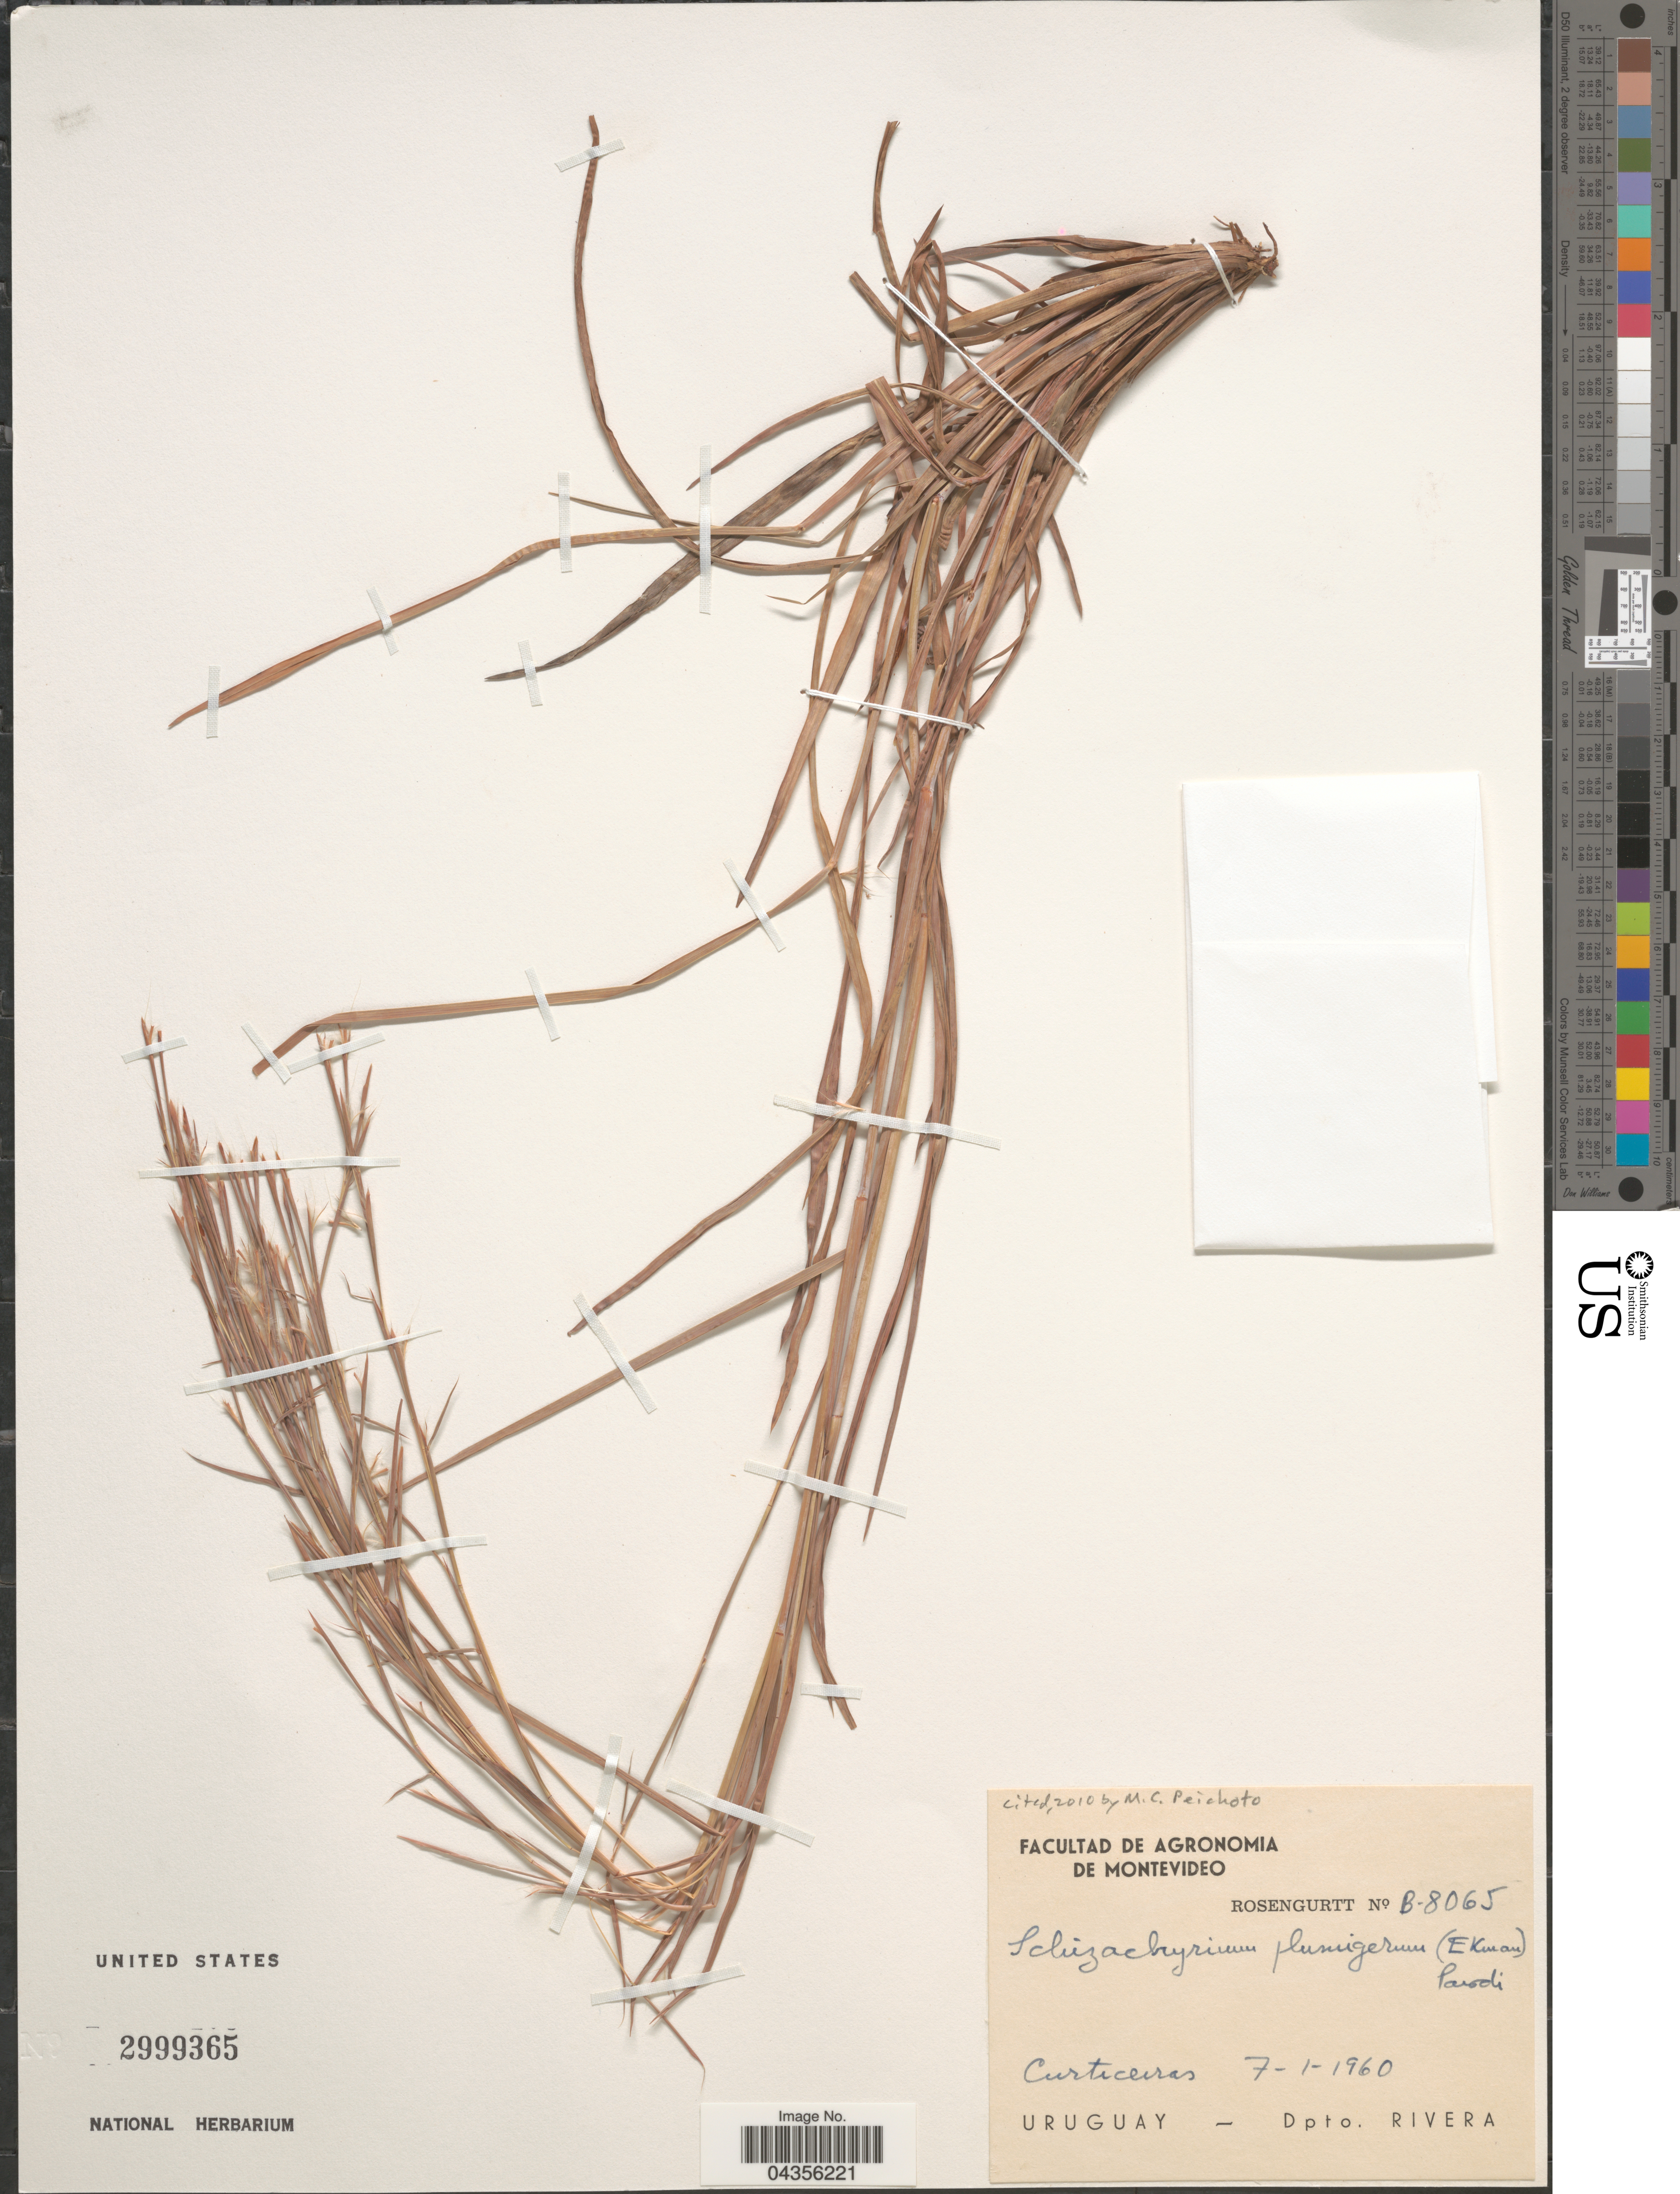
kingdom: Plantae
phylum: Tracheophyta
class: Liliopsida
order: Poales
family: Poaceae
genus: Schizachyrium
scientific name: Schizachyrium condensatum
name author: (Kunth) Nees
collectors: Rosengurtt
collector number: B-8065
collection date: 1960-01-07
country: Uruguay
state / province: Rivera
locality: Curticeras. Dpto. Rivera.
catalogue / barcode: US 2999365